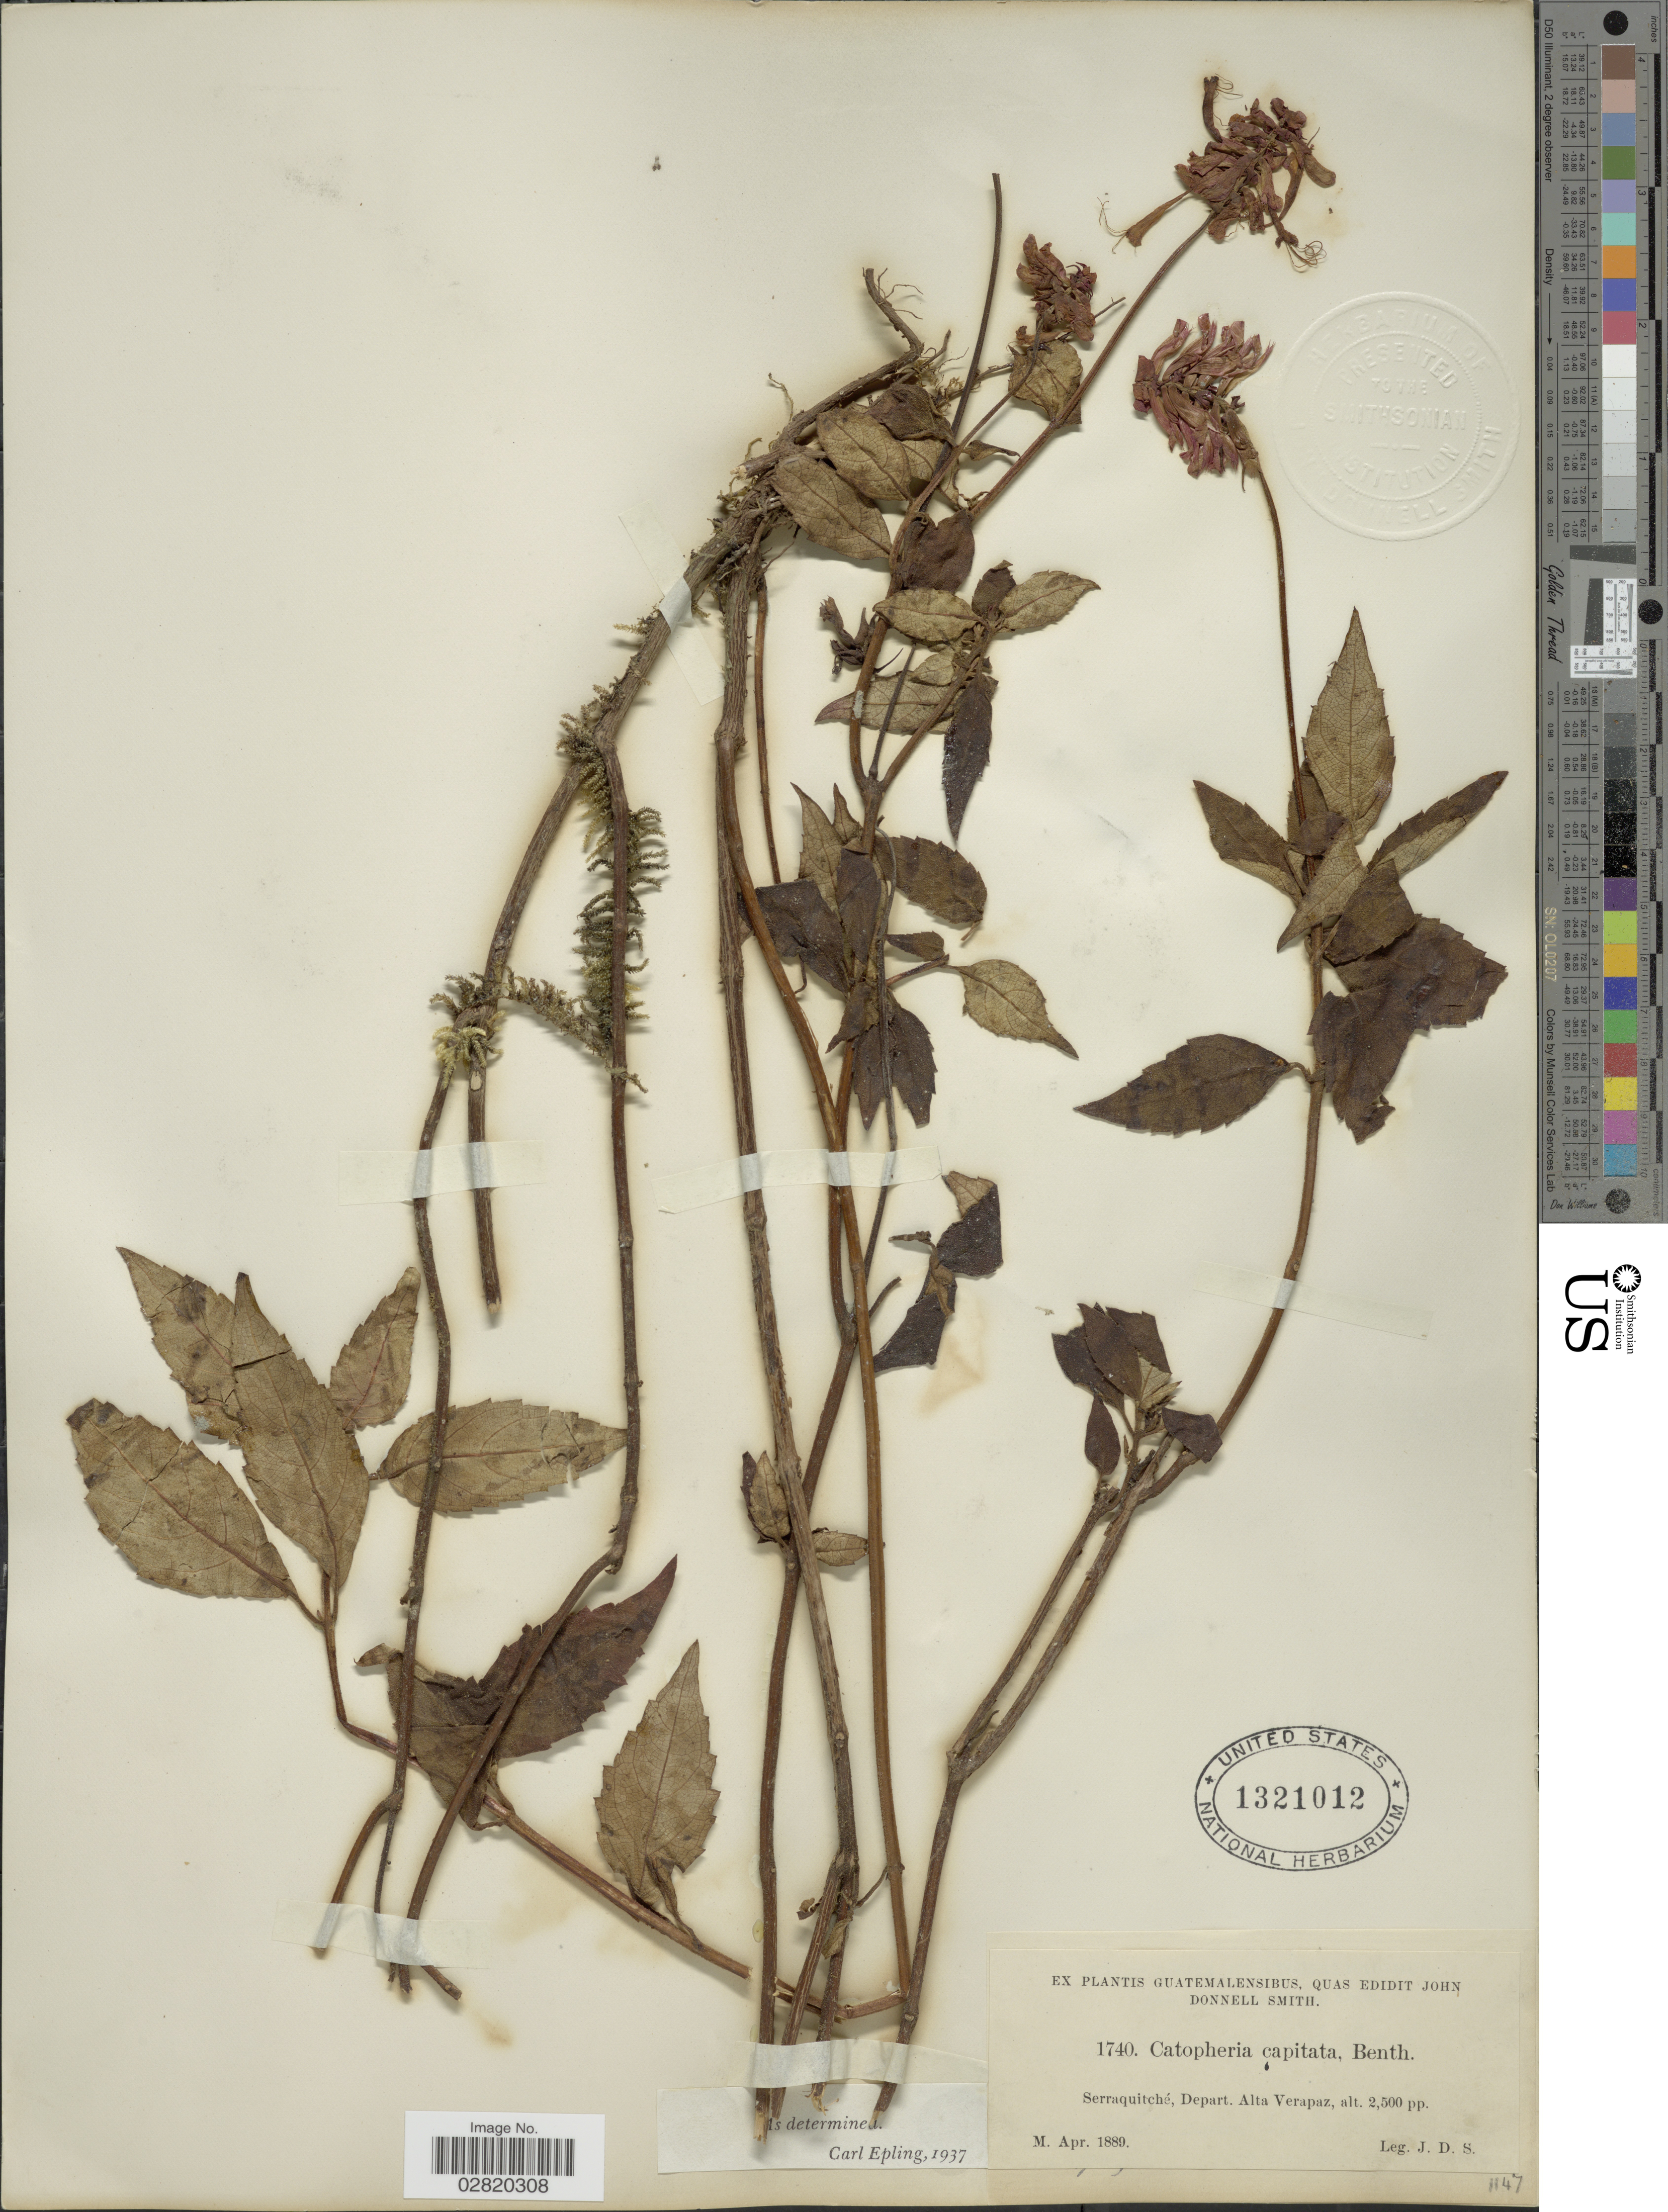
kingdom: Plantae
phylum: Tracheophyta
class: Magnoliopsida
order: Lamiales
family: Lamiaceae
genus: Catoferia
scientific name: Catoferia capitata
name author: Benth.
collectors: J. Donnell Smith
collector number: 1740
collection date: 1889-04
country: Guatemala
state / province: Alta Verapaz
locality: Serraquitché, Depart. Alta Verapaz.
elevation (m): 762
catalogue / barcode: US 1321012